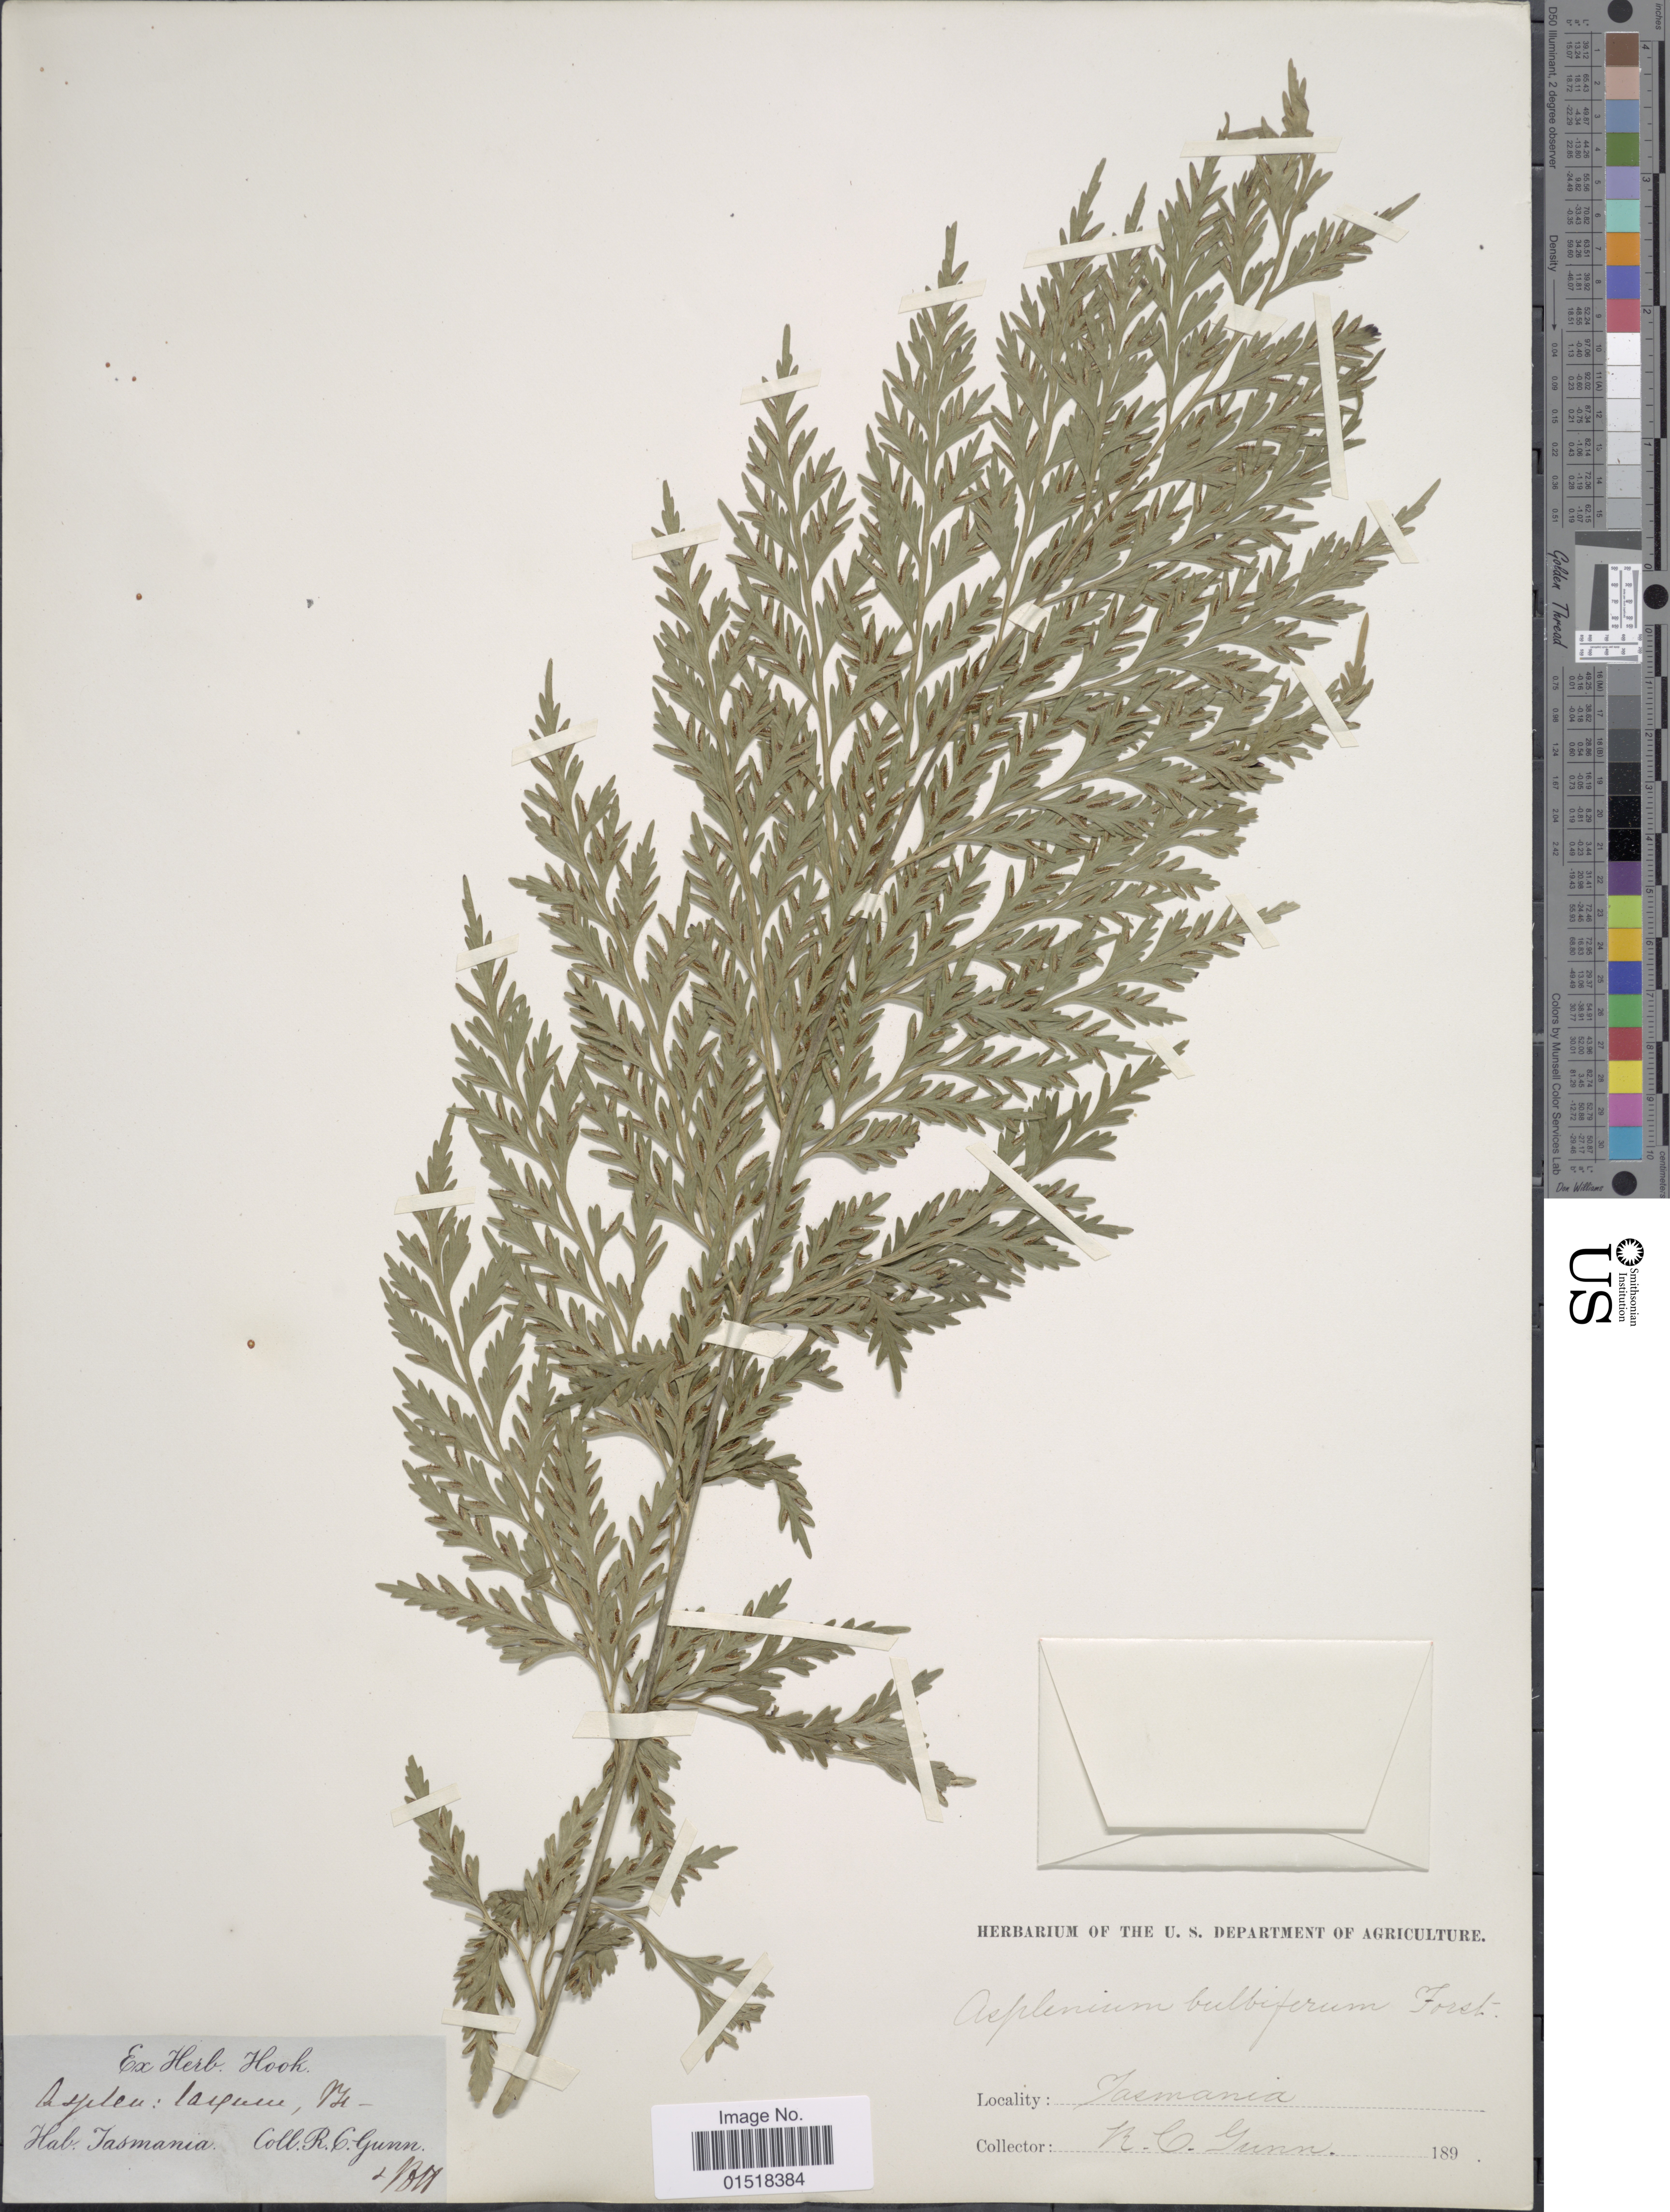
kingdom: Plantae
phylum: Tracheophyta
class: Polypodiopsida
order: Polypodiales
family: Aspleniaceae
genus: Asplenium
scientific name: Asplenium bulbiferum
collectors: R. Gunn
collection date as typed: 189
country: Australia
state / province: Tasmania